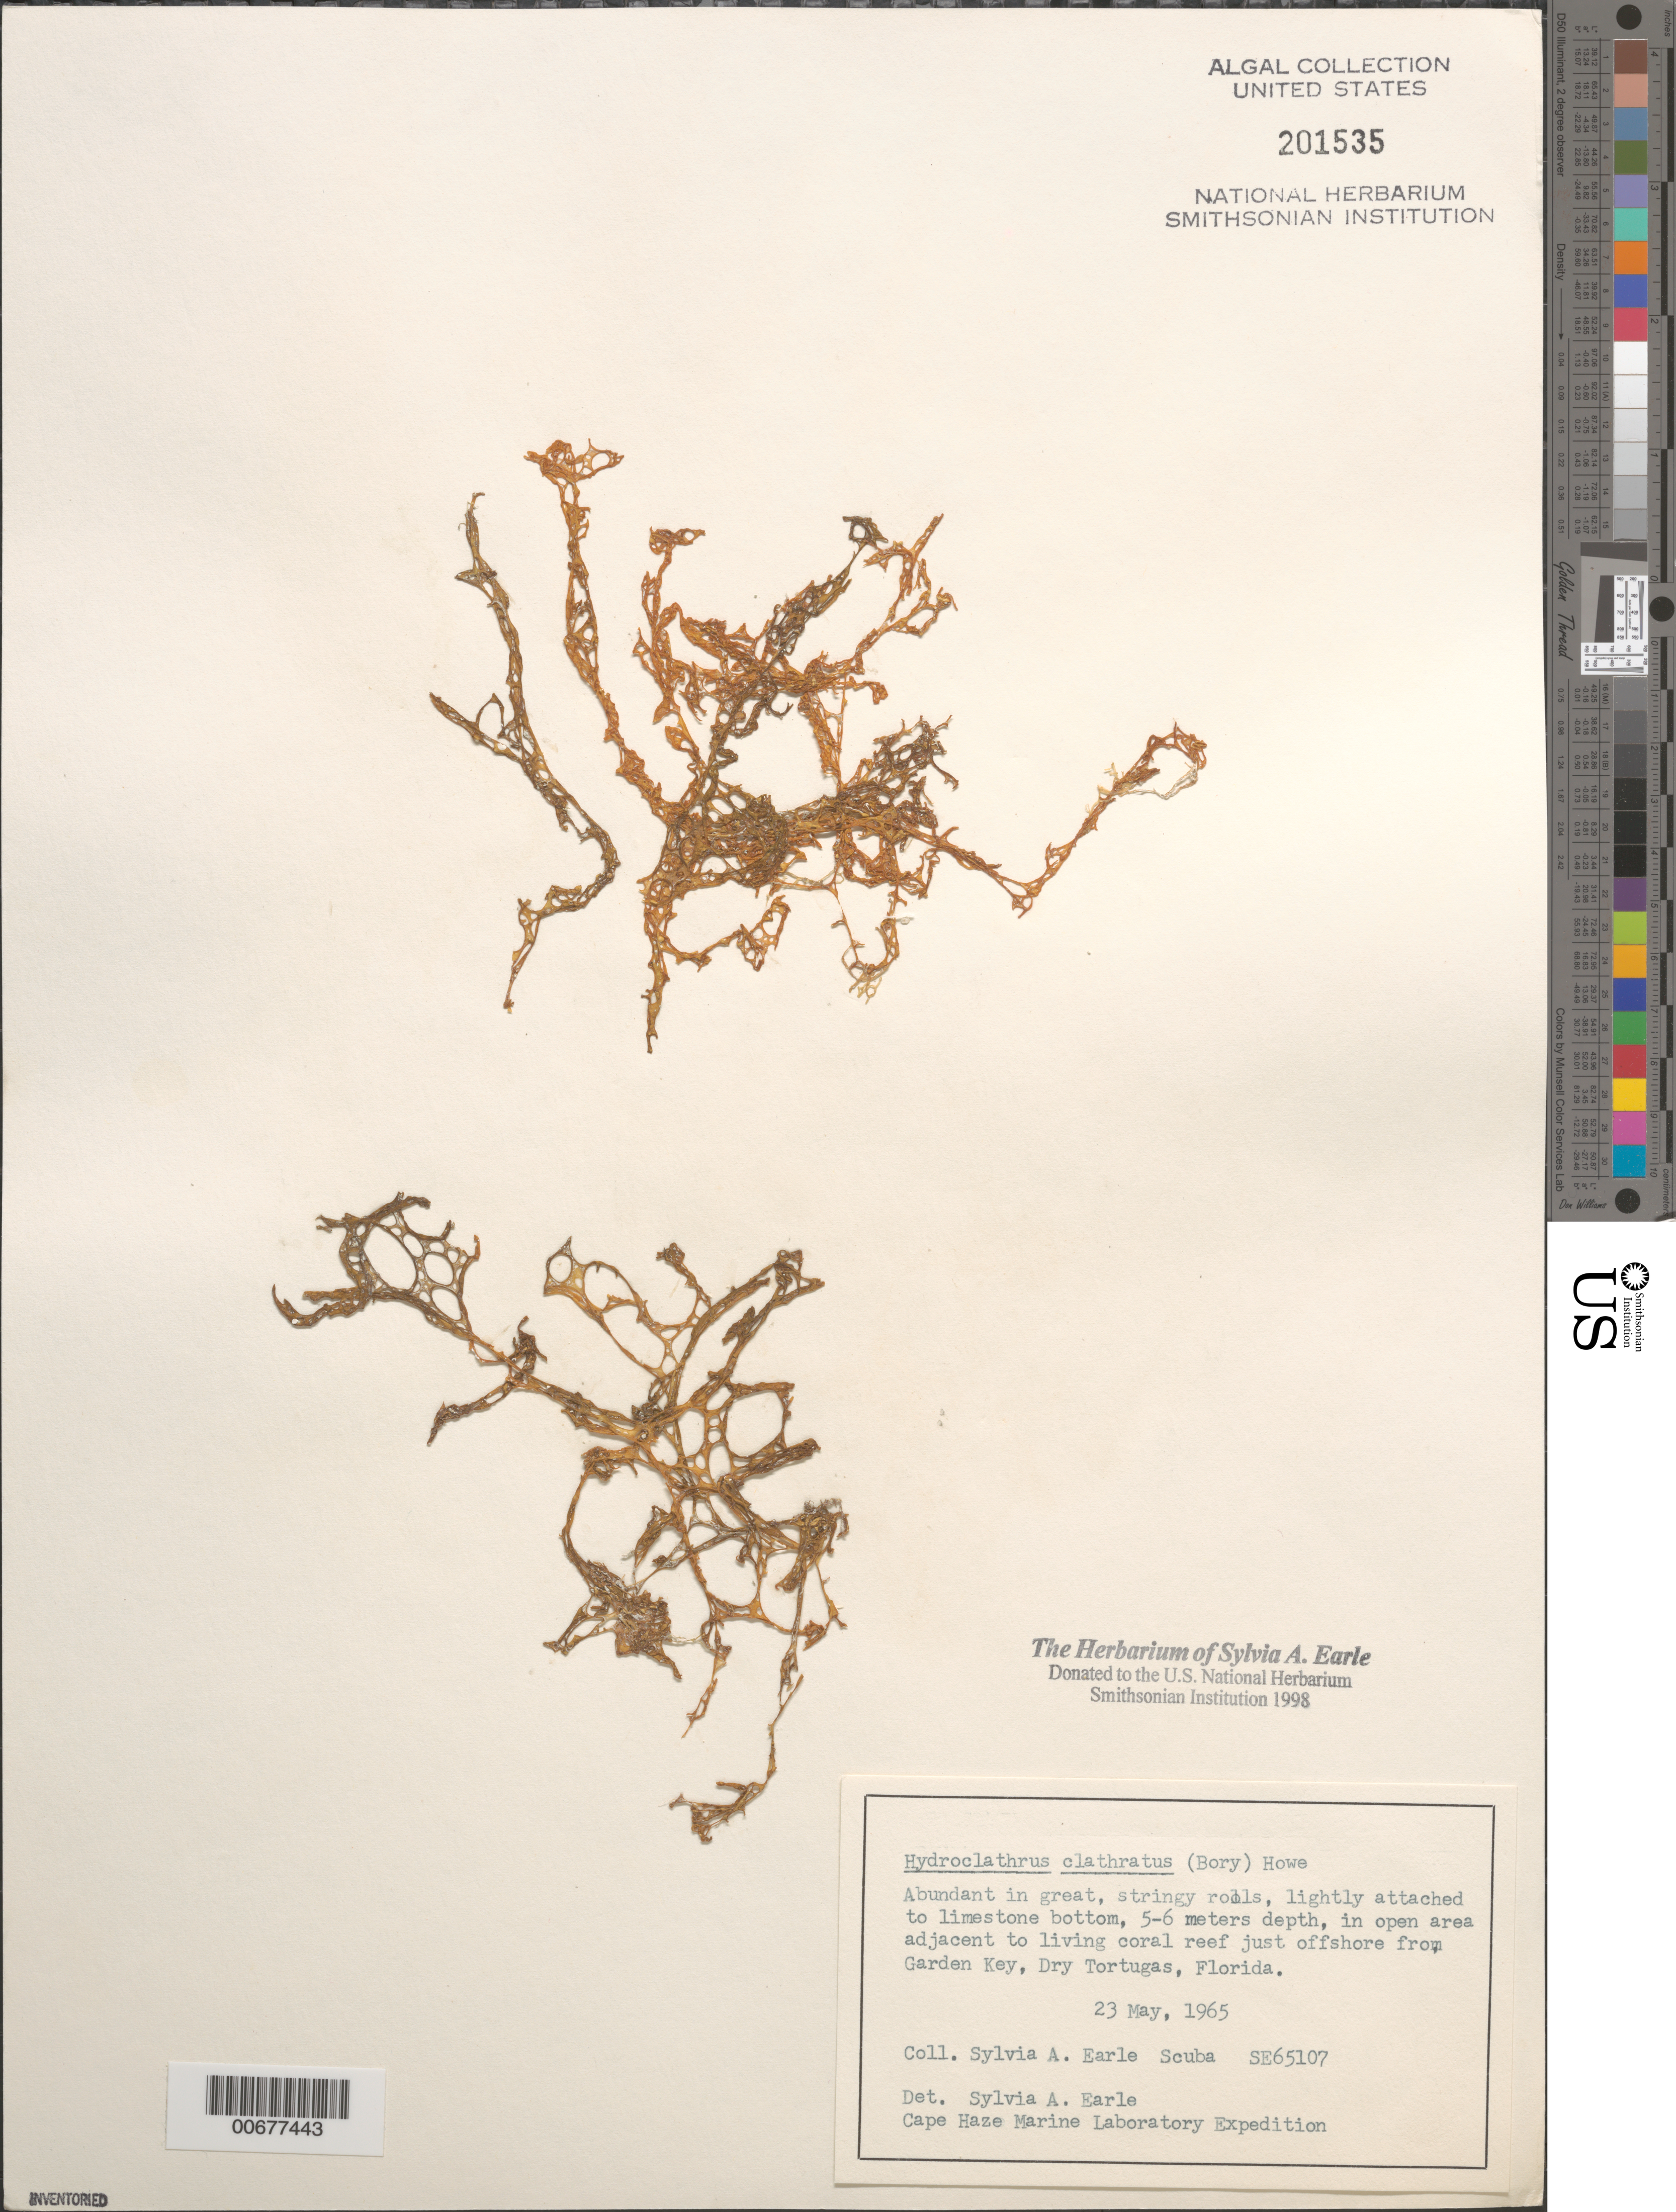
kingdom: Chromista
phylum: Ochrophyta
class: Phaeophyceae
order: Scytosiphonales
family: Scytosiphonaceae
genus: Hydroclathrus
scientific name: Hydroclathrus clathratus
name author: (C. Agardh) M. Howe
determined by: Earle, S. A.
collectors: S. A. Earle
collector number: SE 65107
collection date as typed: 23 May 1965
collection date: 1965-05-23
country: United States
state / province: Florida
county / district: Monroe County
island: Dry Tortugas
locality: Off Garden Key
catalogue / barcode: US 201535